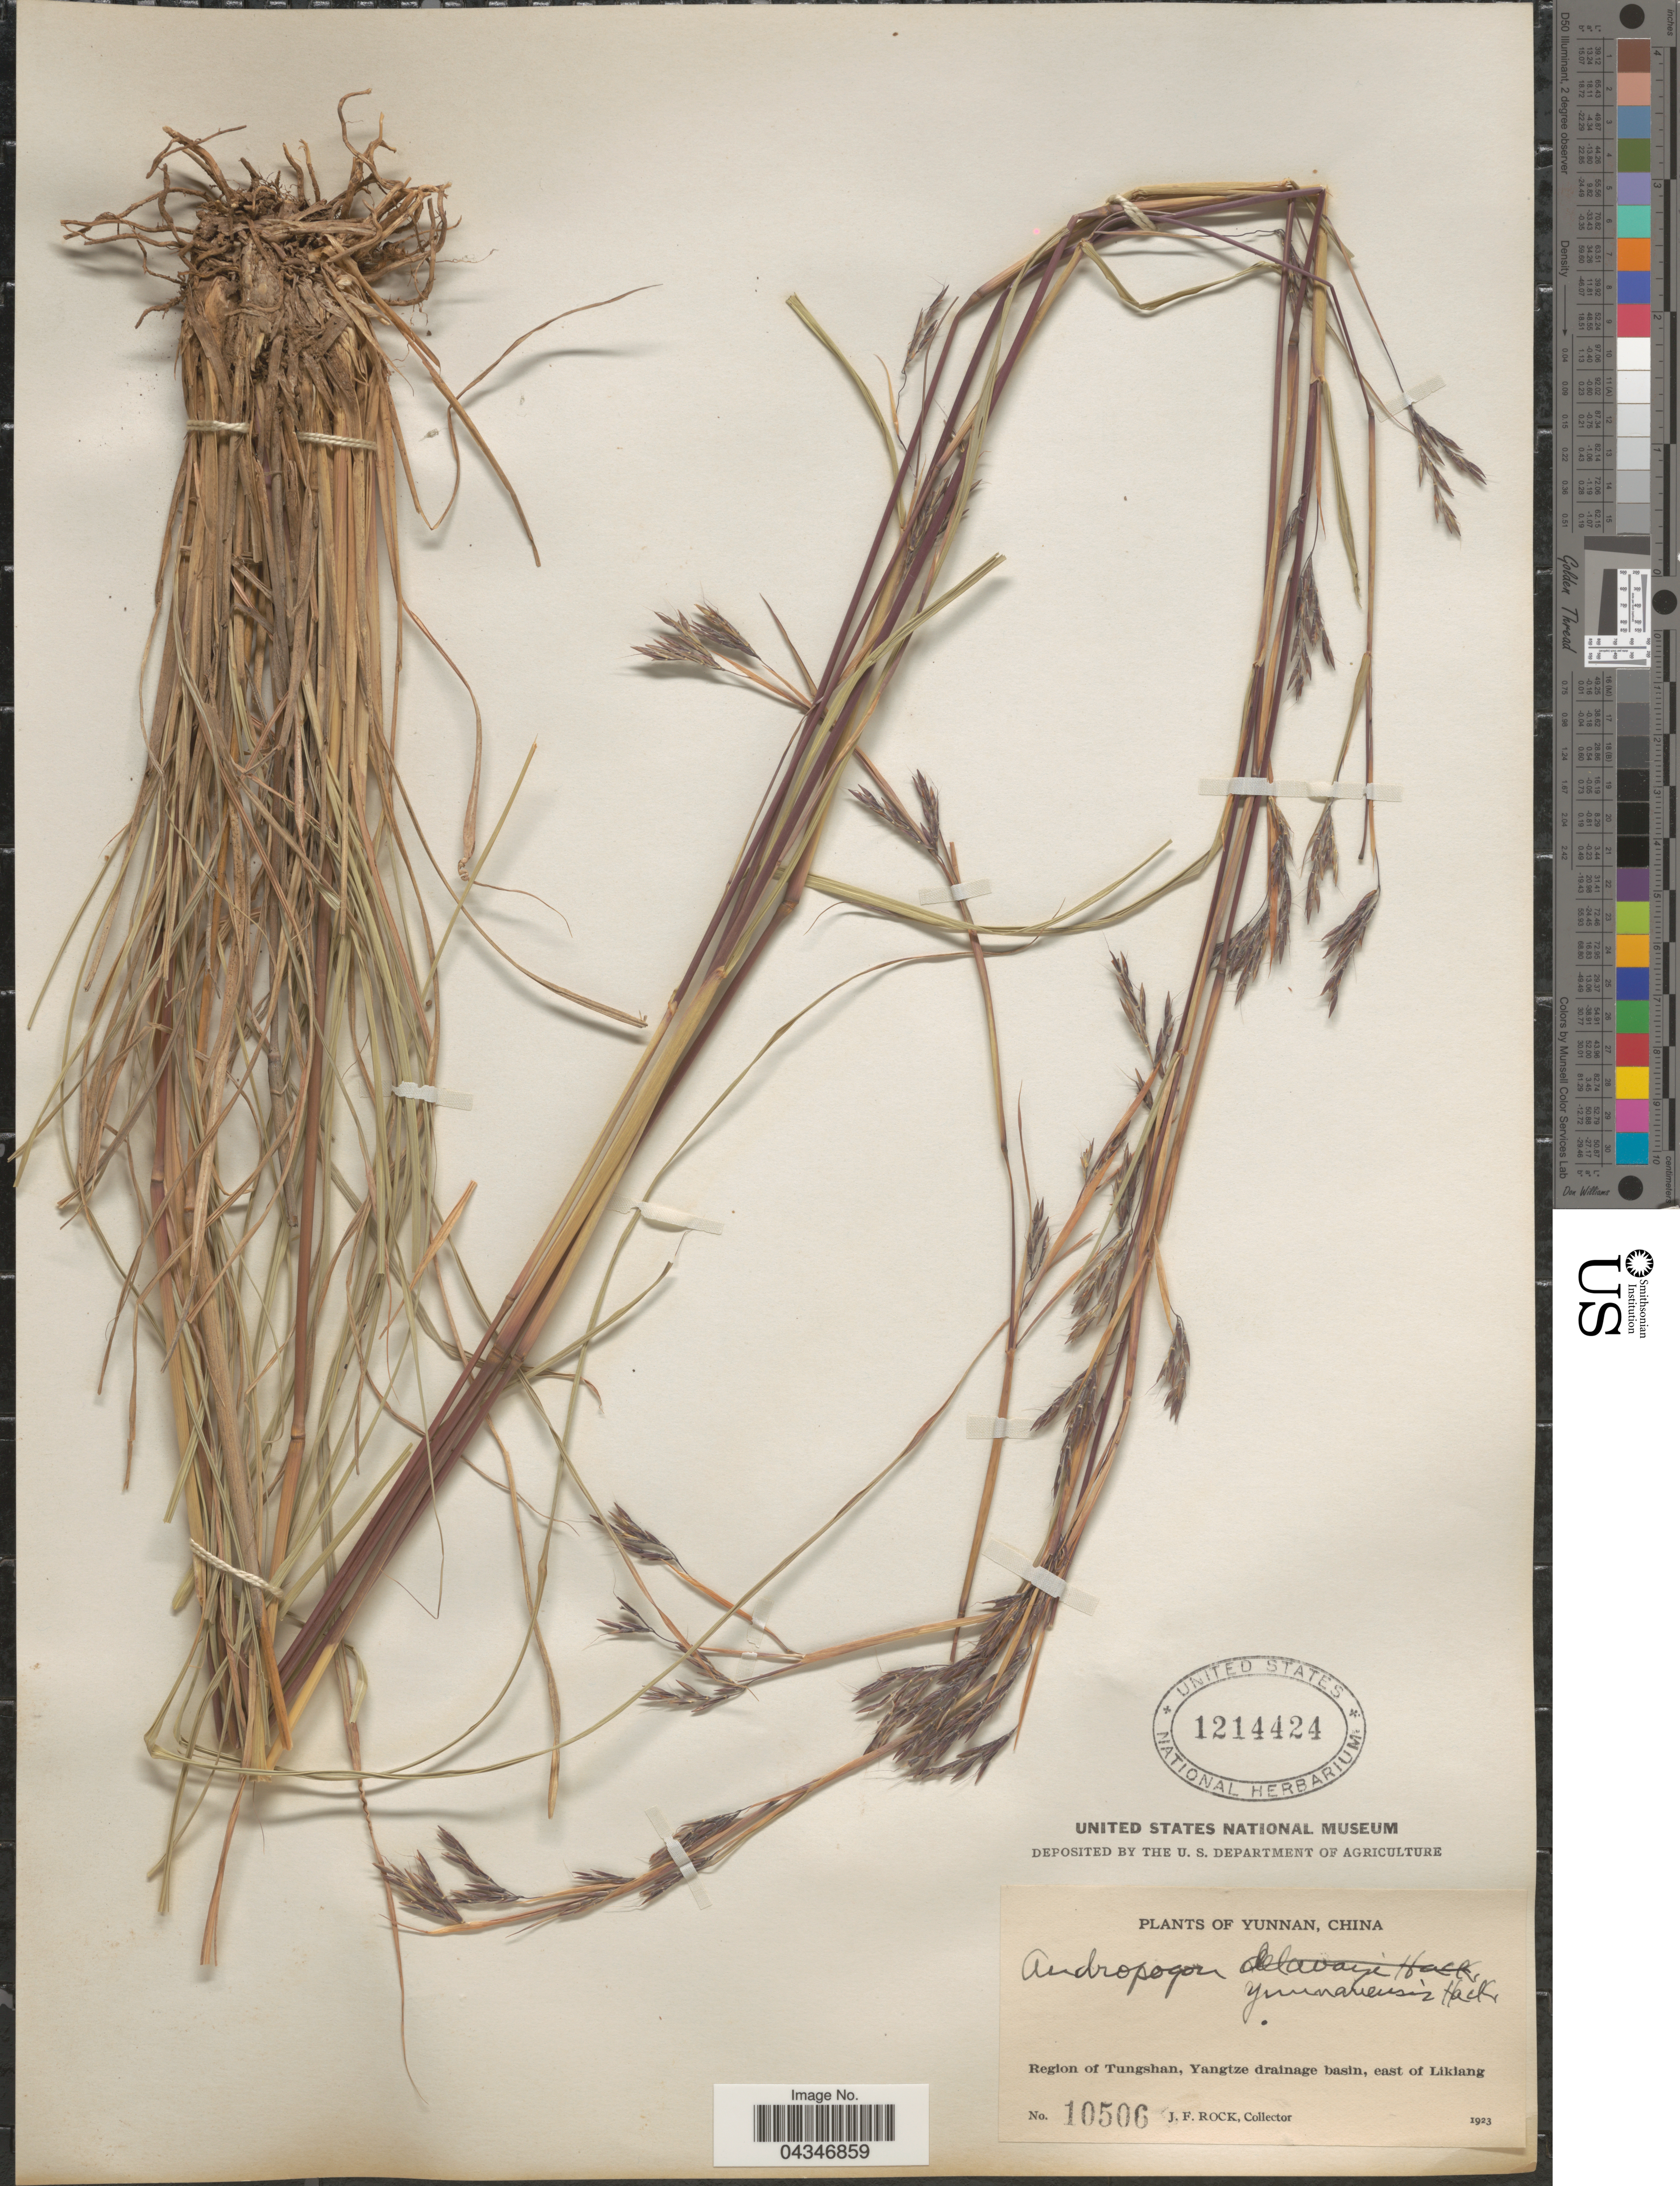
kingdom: Plantae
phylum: Tracheophyta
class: Liliopsida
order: Poales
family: Poaceae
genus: Andropogon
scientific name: Andropogon munroi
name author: C.B. Clarke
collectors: J. Rock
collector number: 10506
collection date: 1923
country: China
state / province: Yunnan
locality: Region of Tungshan, Yangtze drainage basin, east of Likiang.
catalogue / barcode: US 1214424